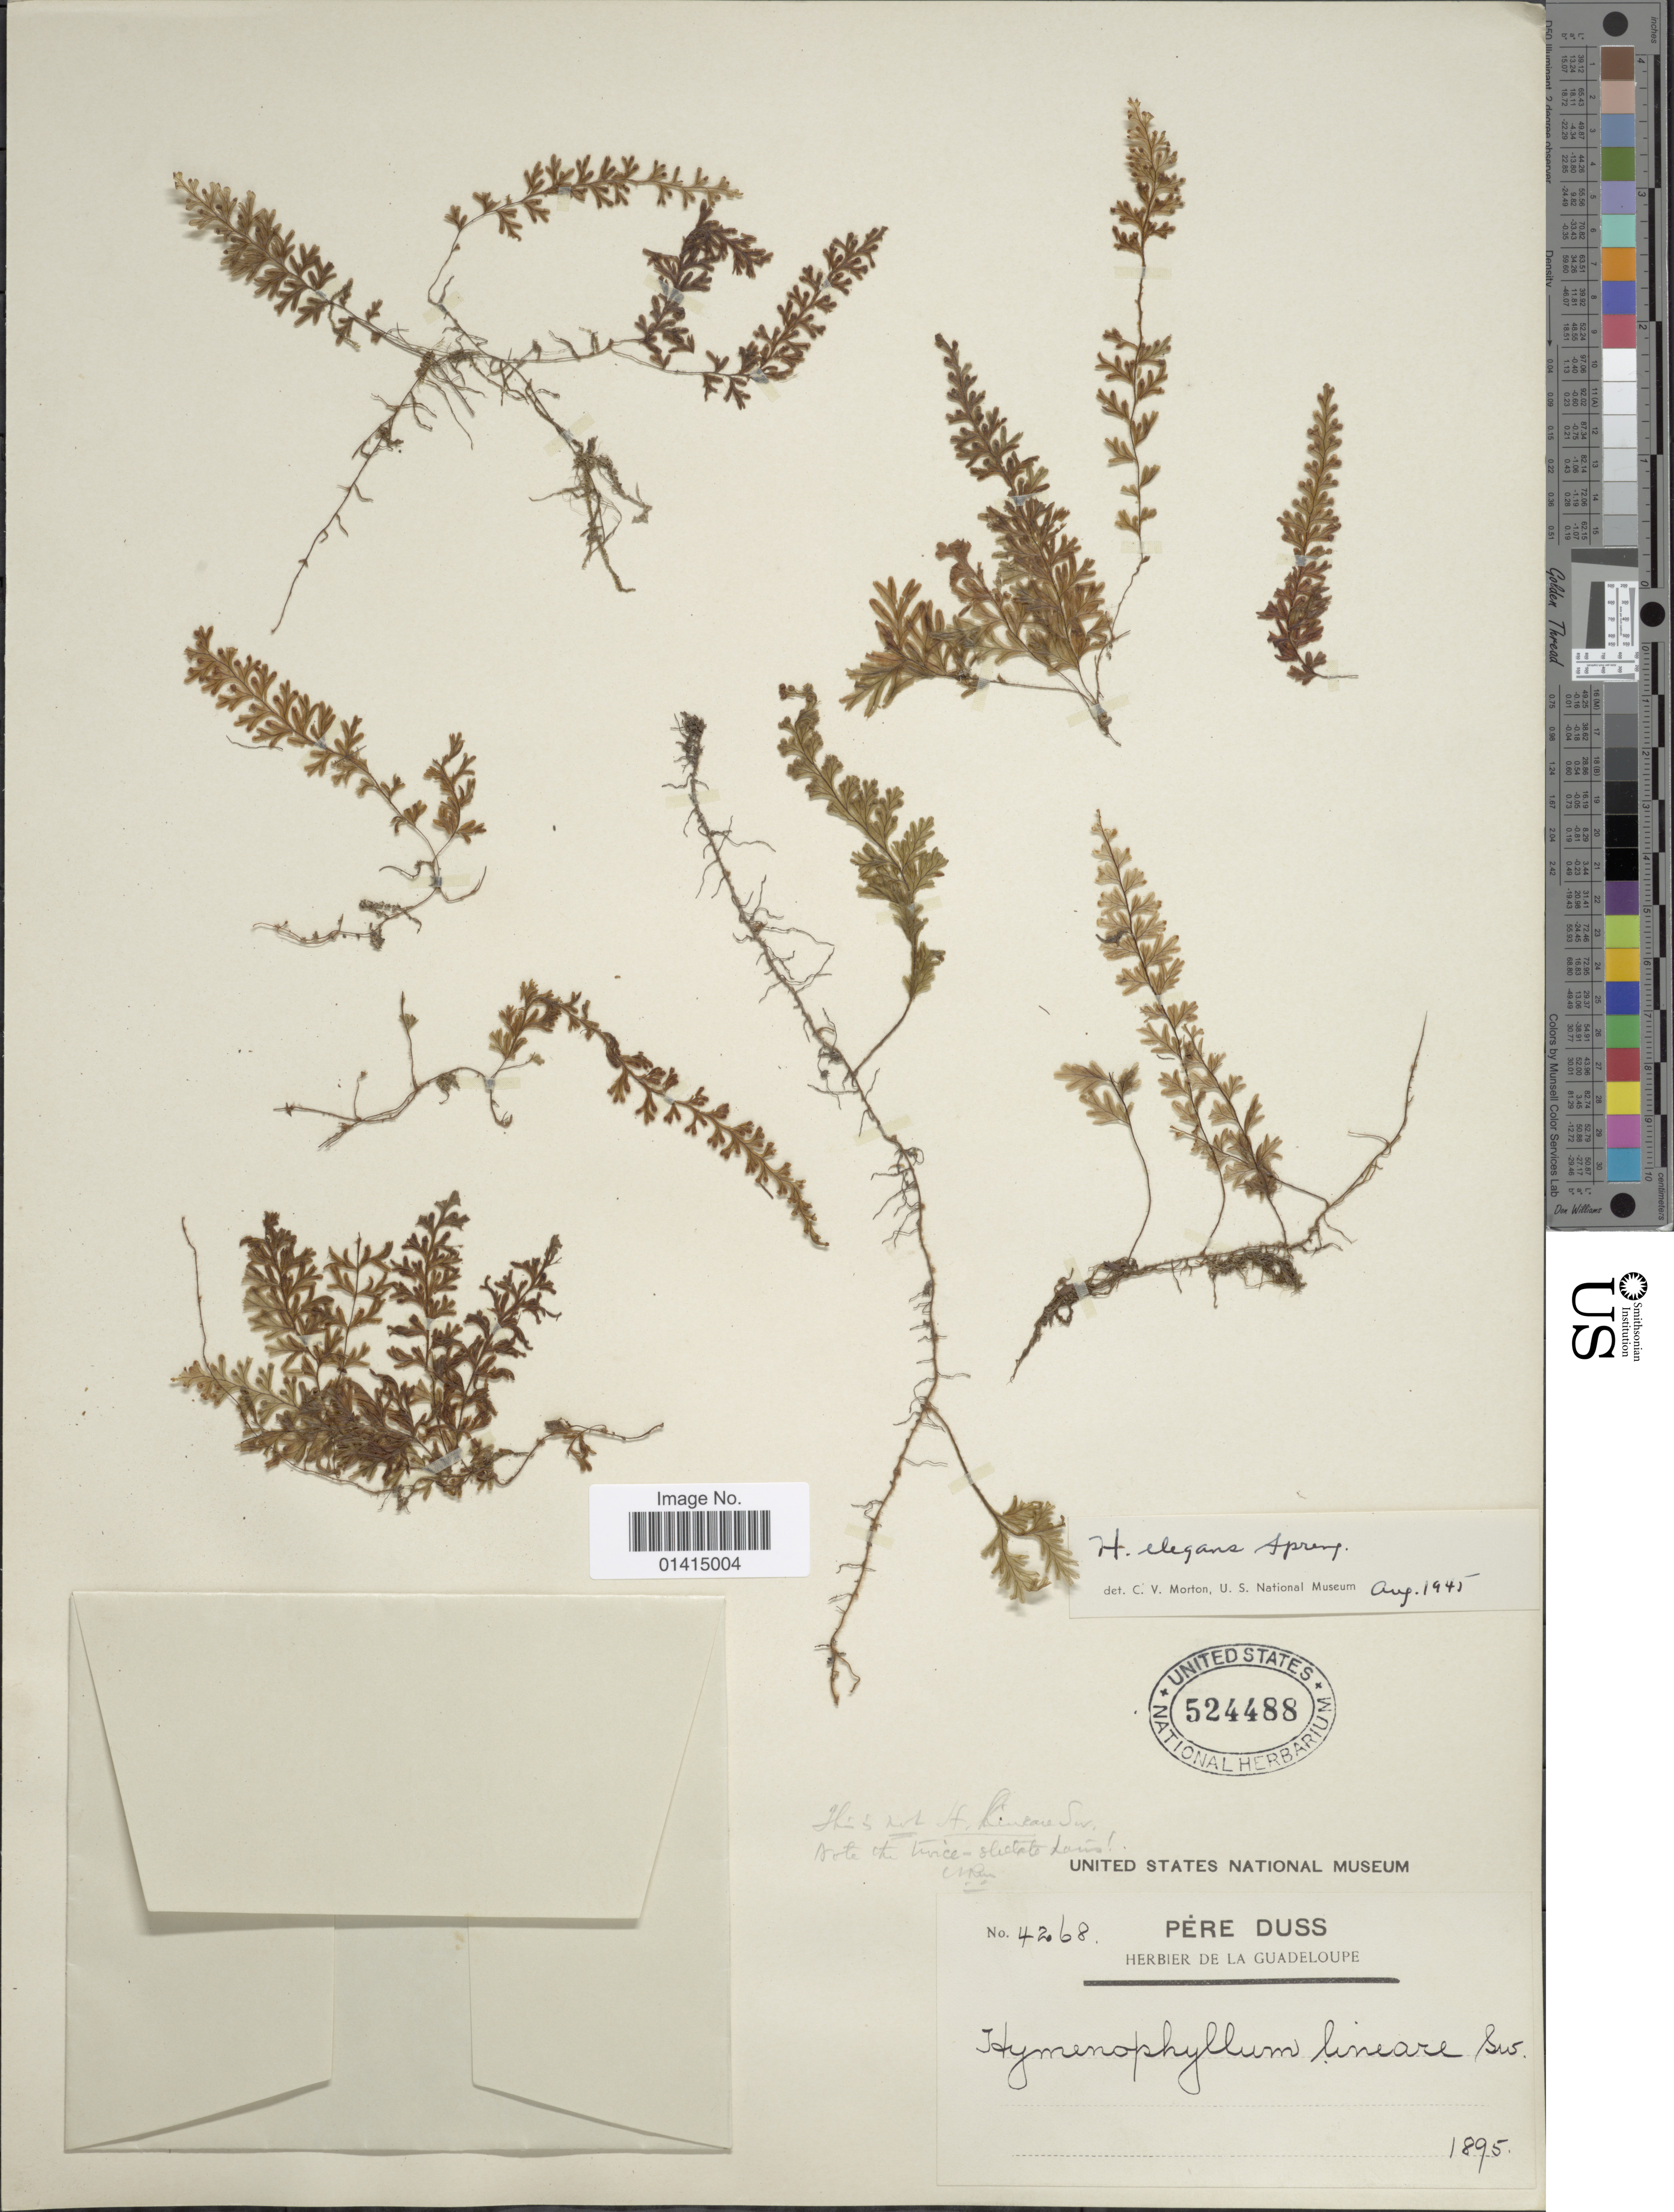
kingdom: Plantae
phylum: Tracheophyta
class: Polypodiopsida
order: Hymenophyllales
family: Hymenophyllaceae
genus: Hymenophyllum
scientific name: Hymenophyllum elegans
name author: Spreng.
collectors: Père Duss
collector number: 4268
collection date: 1895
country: Guadeloupe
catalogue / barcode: US 524488